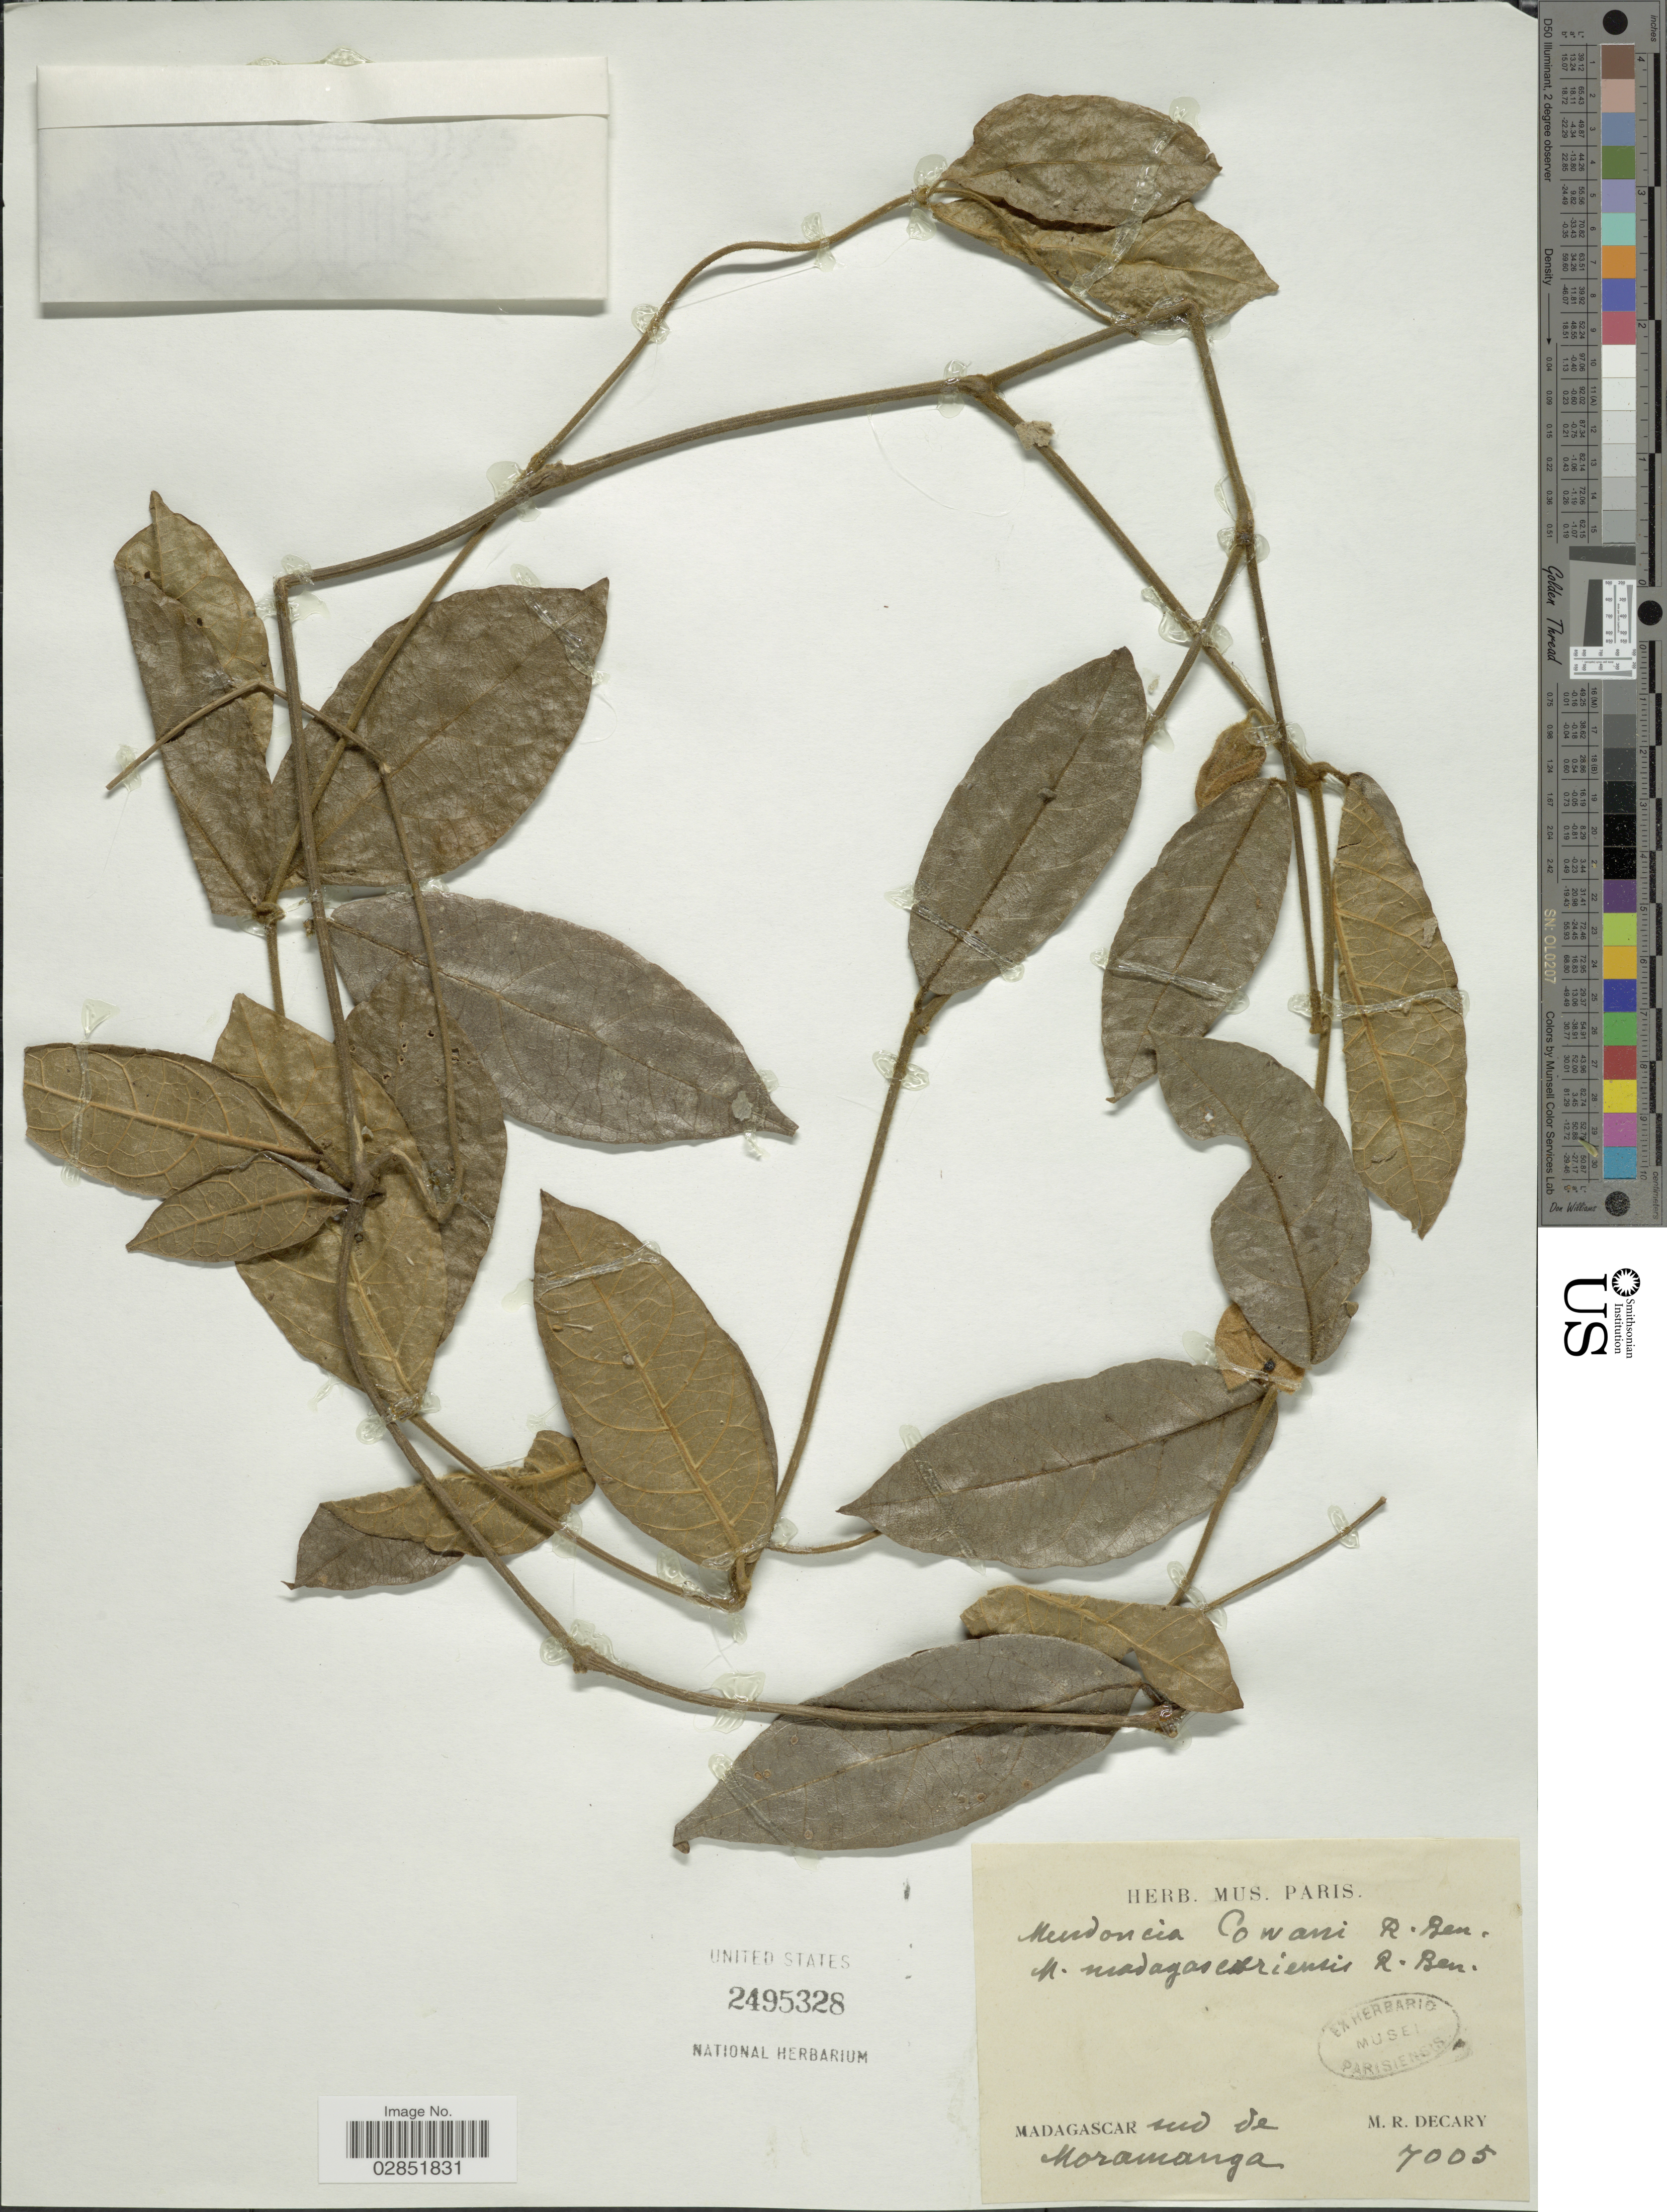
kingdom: Plantae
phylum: Tracheophyta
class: Magnoliopsida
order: Lamiales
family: Acanthaceae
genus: Mendoncia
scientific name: Mendoncia flagellaris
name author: (Baker) Benoist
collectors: R. Decary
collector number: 7005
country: Madagascar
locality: Sud de Moramanga.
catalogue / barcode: US 2495328